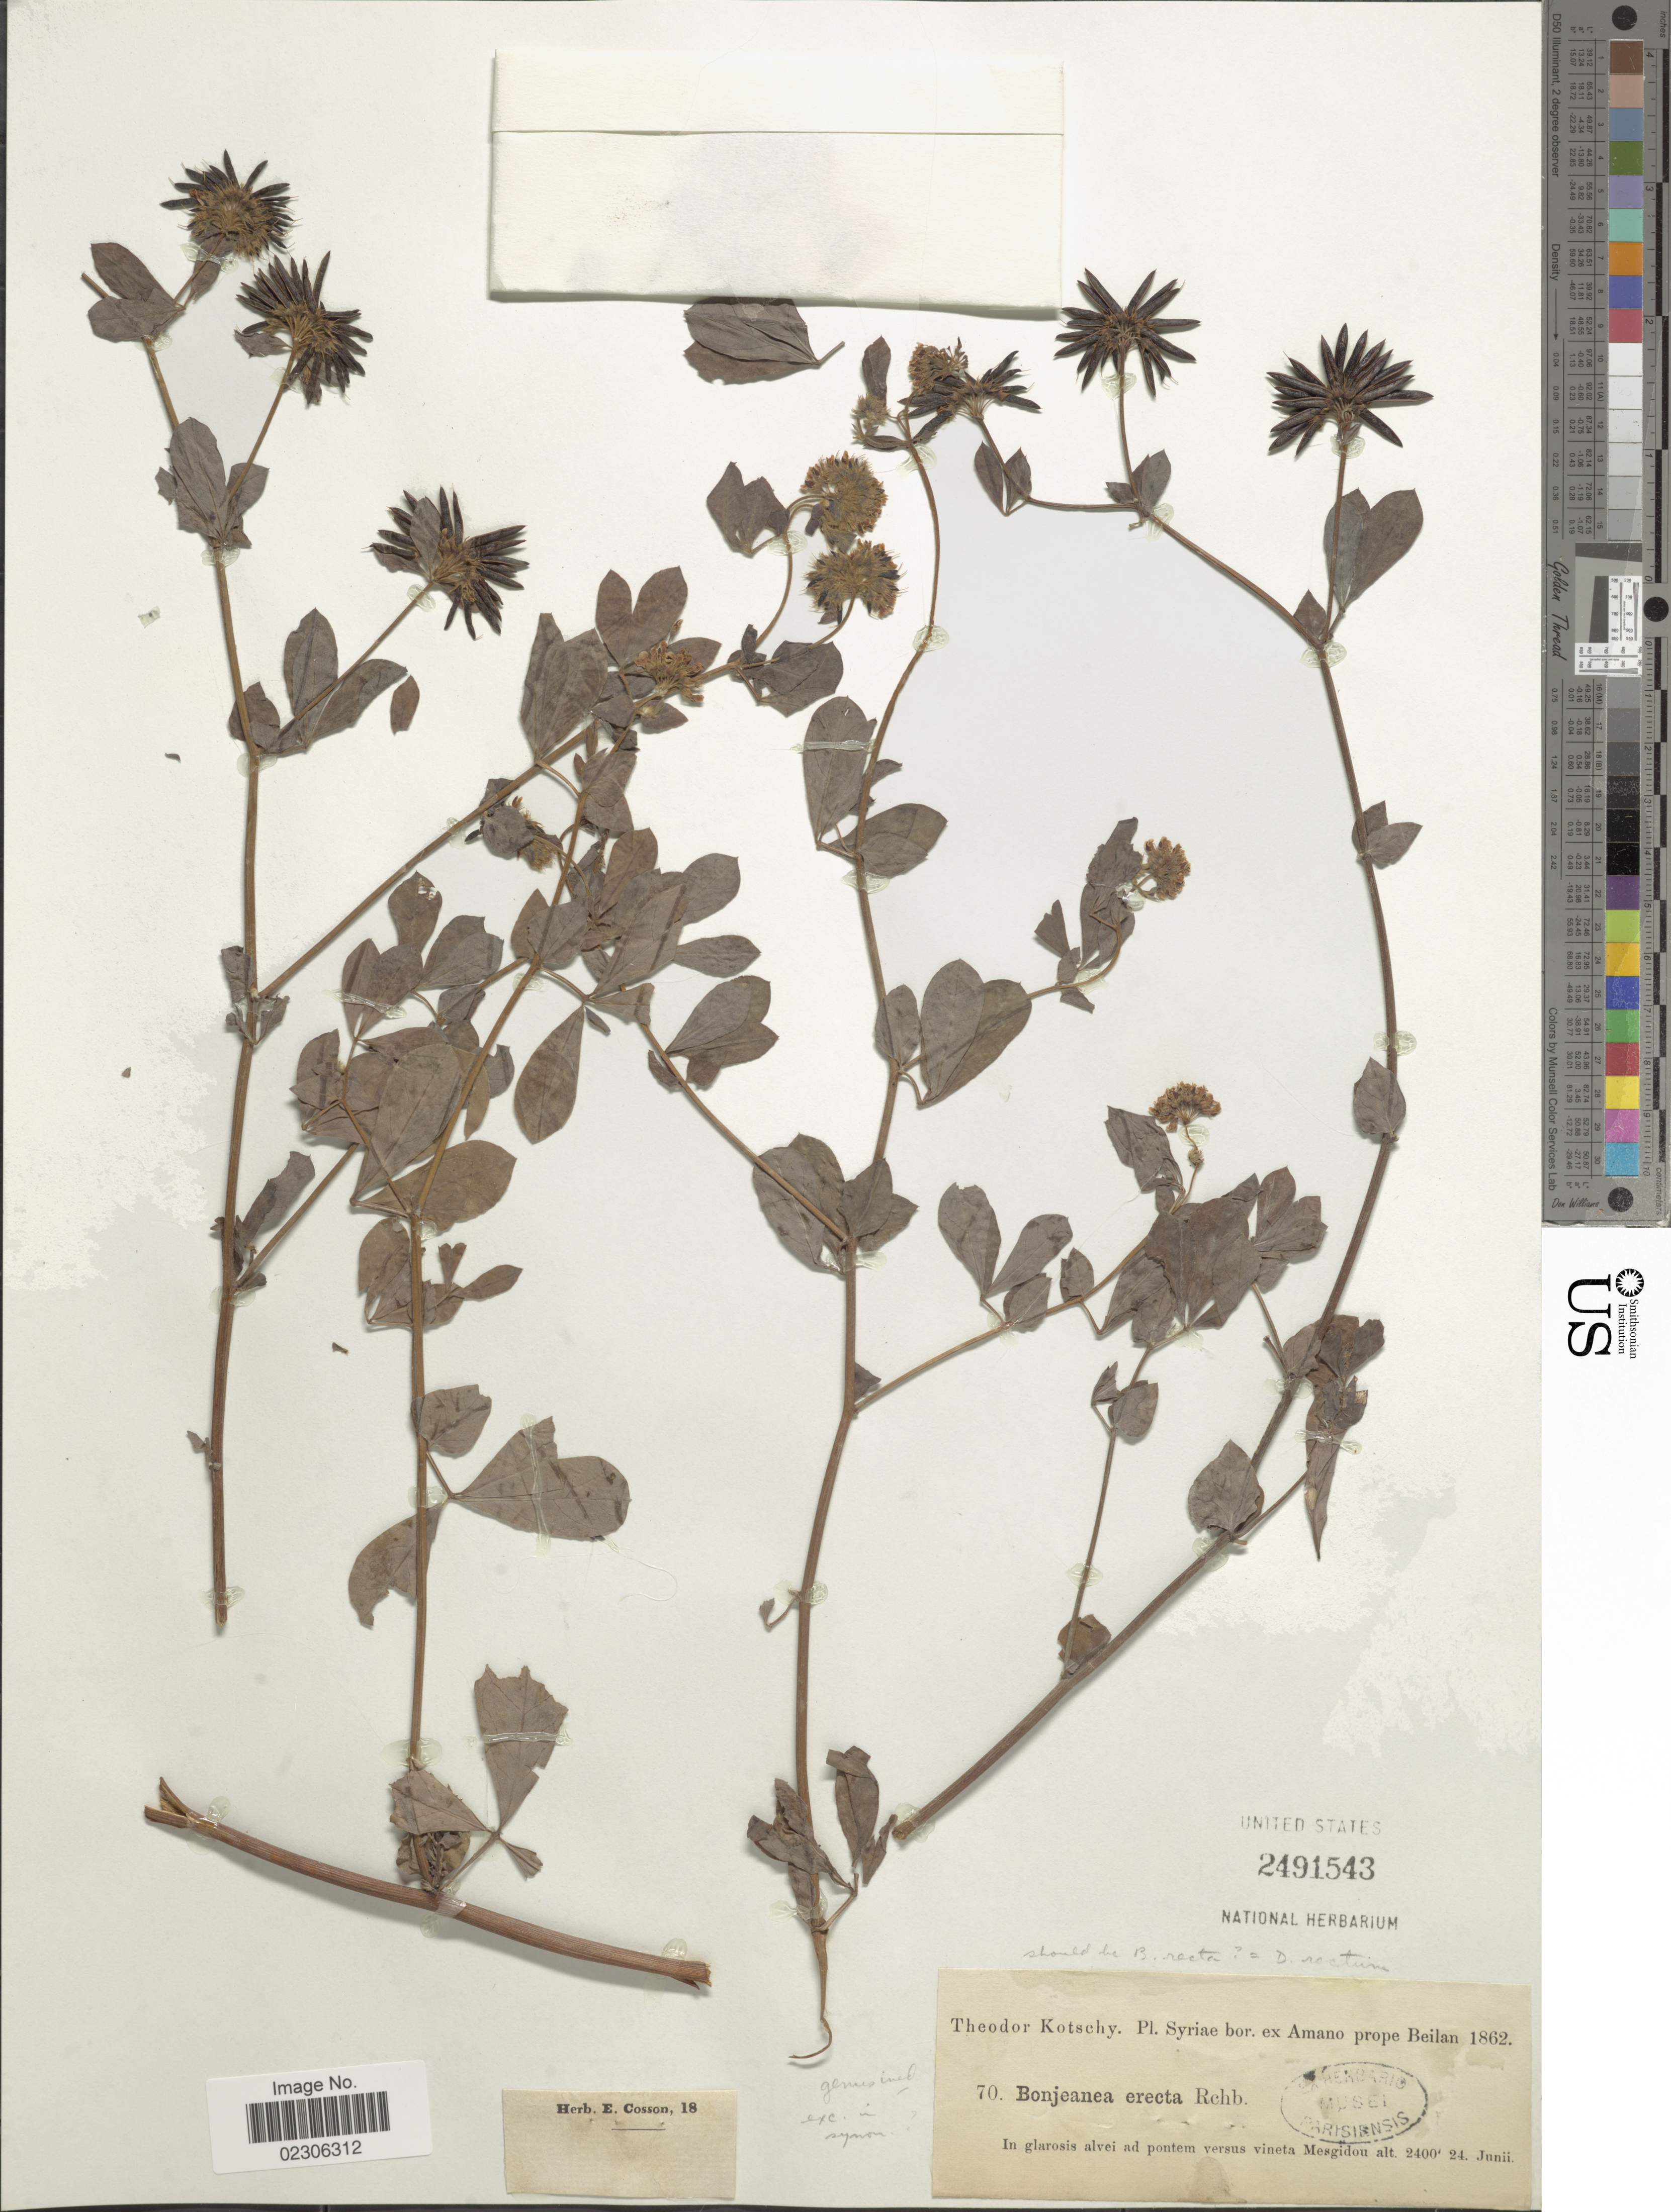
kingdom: Plantae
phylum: Tracheophyta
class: Magnoliopsida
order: Fabales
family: Fabaceae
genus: Dorycnium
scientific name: Dorycnium rectum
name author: (L.) Ser.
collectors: K. G. Kotschy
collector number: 70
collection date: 1862-06-24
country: Syria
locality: Pl. Syriae bor. ex Amano prope Beilan, In glarosis alvei ad pontem versus vineta Mesgidou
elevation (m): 732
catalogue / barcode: US 2491543